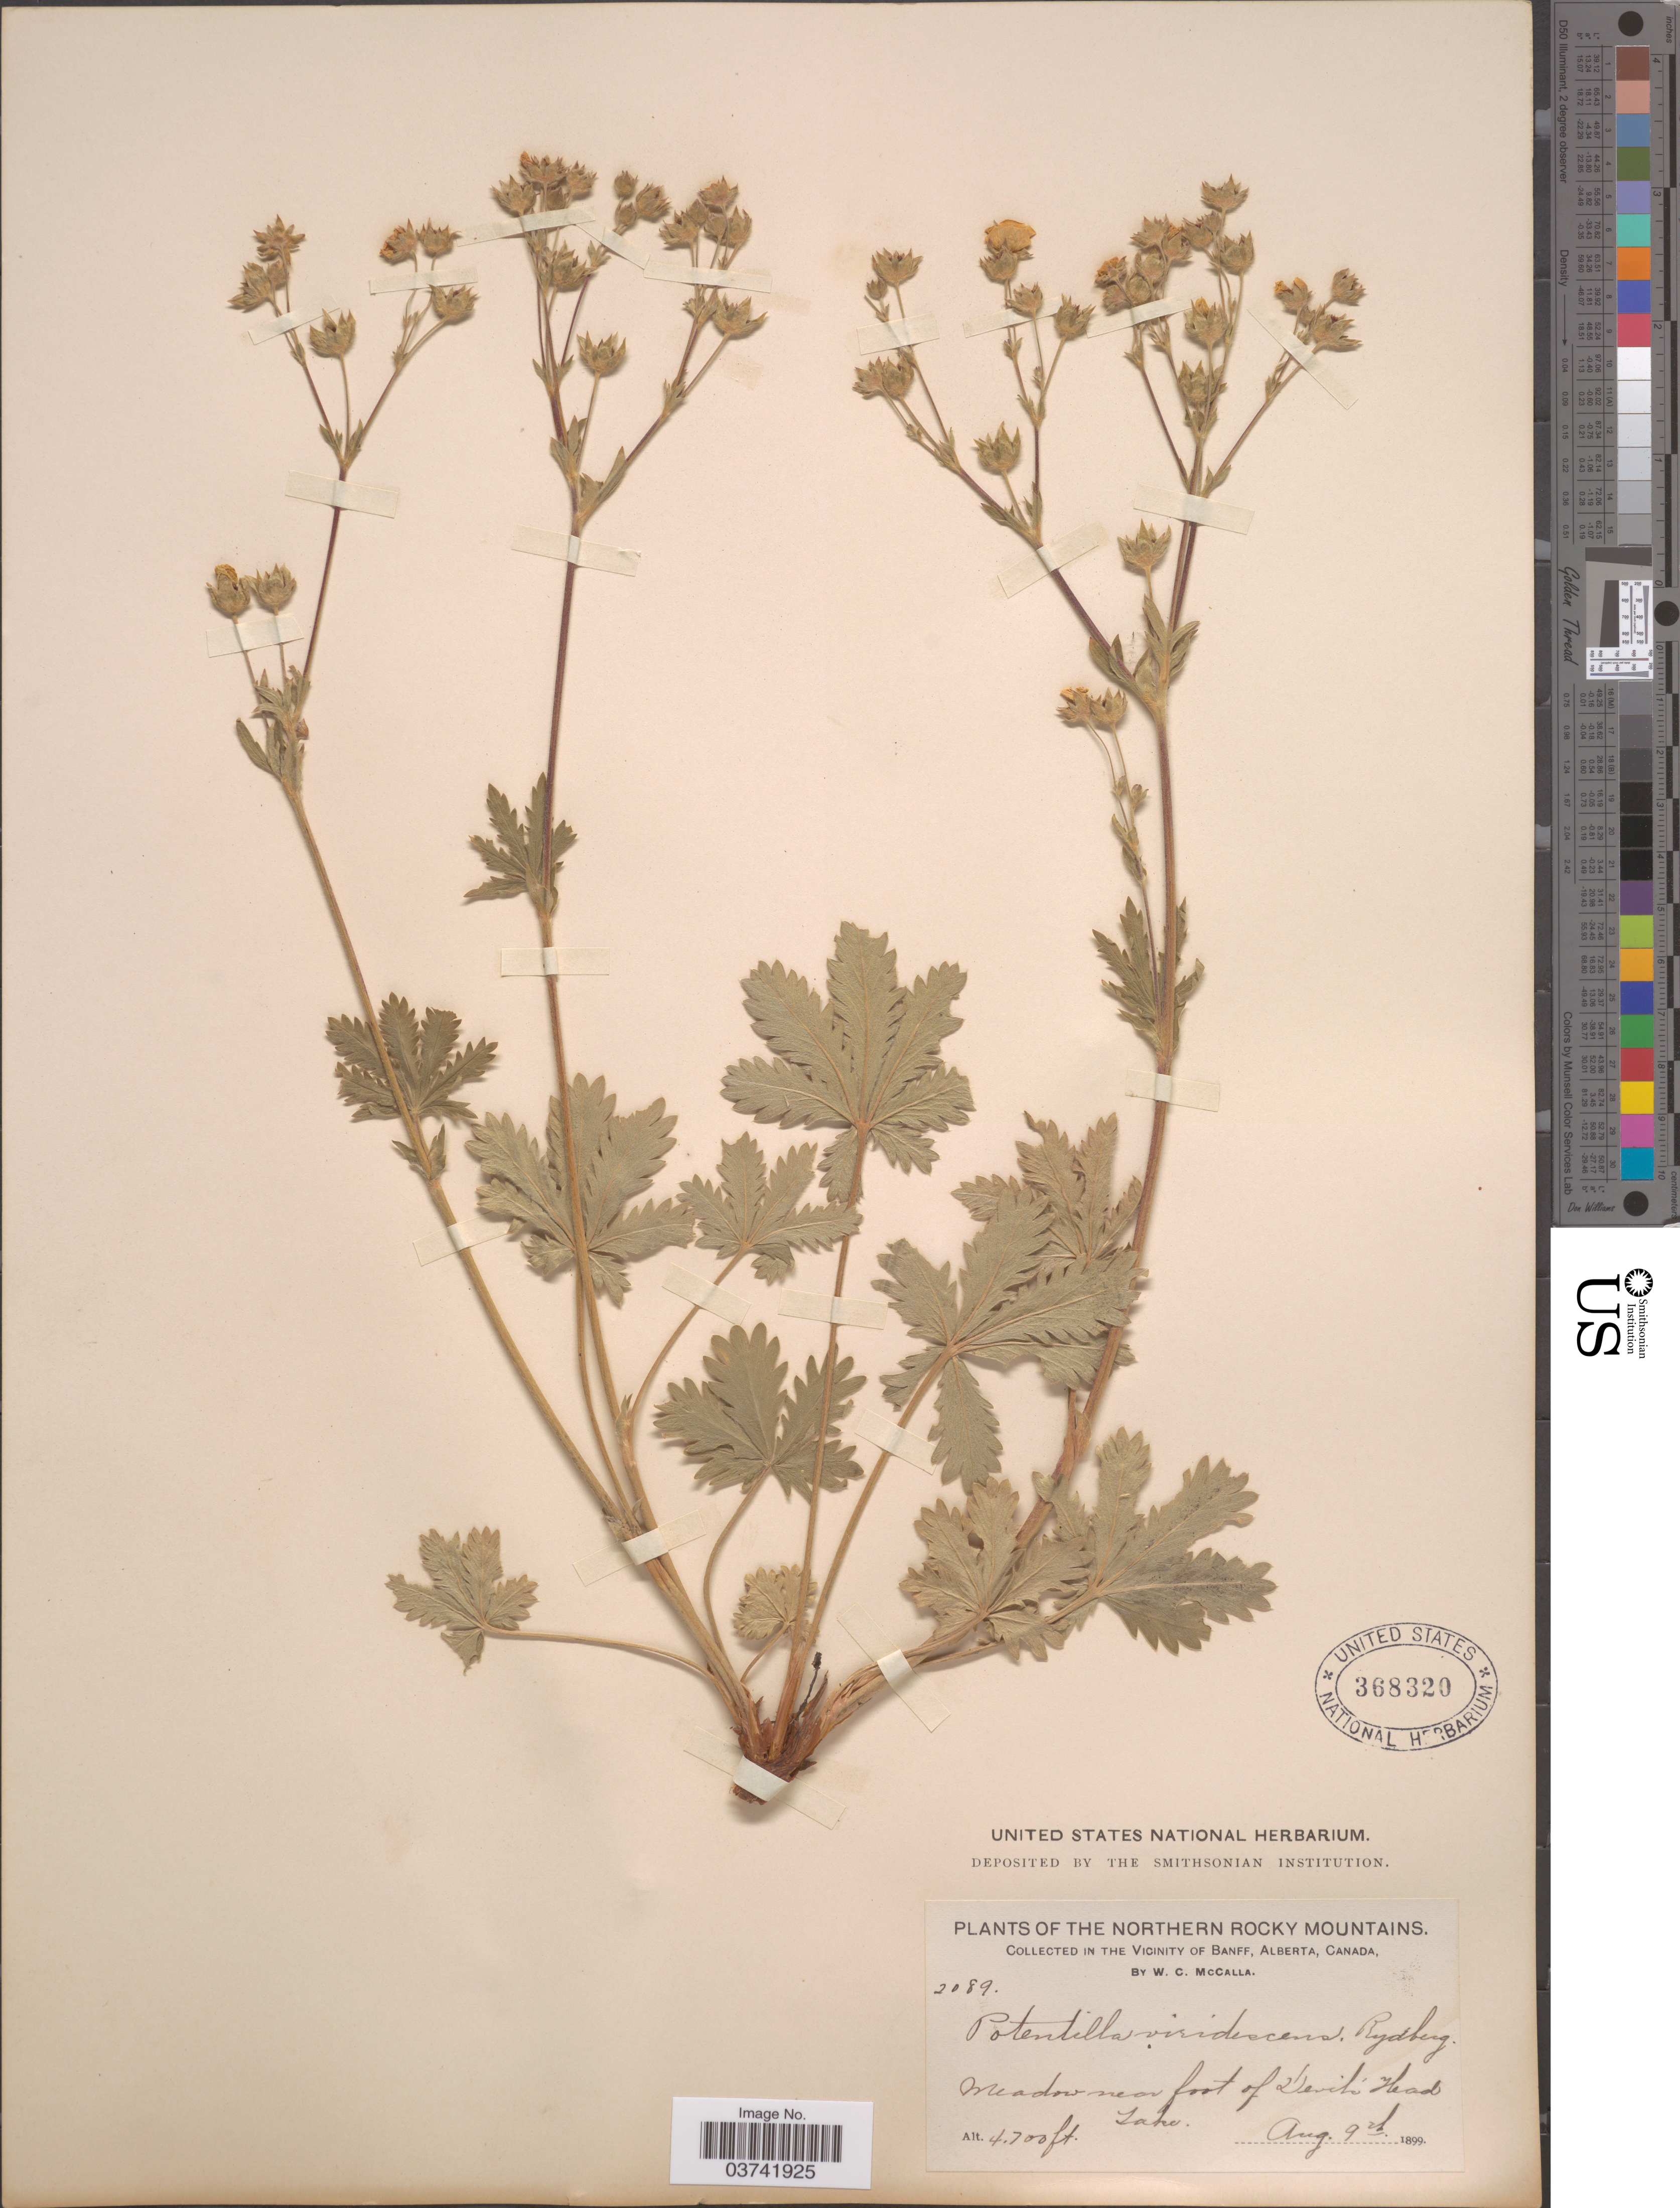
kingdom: Plantae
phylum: Tracheophyta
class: Magnoliopsida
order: Rosales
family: Rosaceae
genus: Potentilla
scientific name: Potentilla viridescens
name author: Rydb.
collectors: W. McCalla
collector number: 2089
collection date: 1899-08-09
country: Canada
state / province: Alberta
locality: Northern Rockey Mountains. Vicinity of Banff. Meadow near foot of Devil's Head Lake.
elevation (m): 1433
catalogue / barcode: US 368320